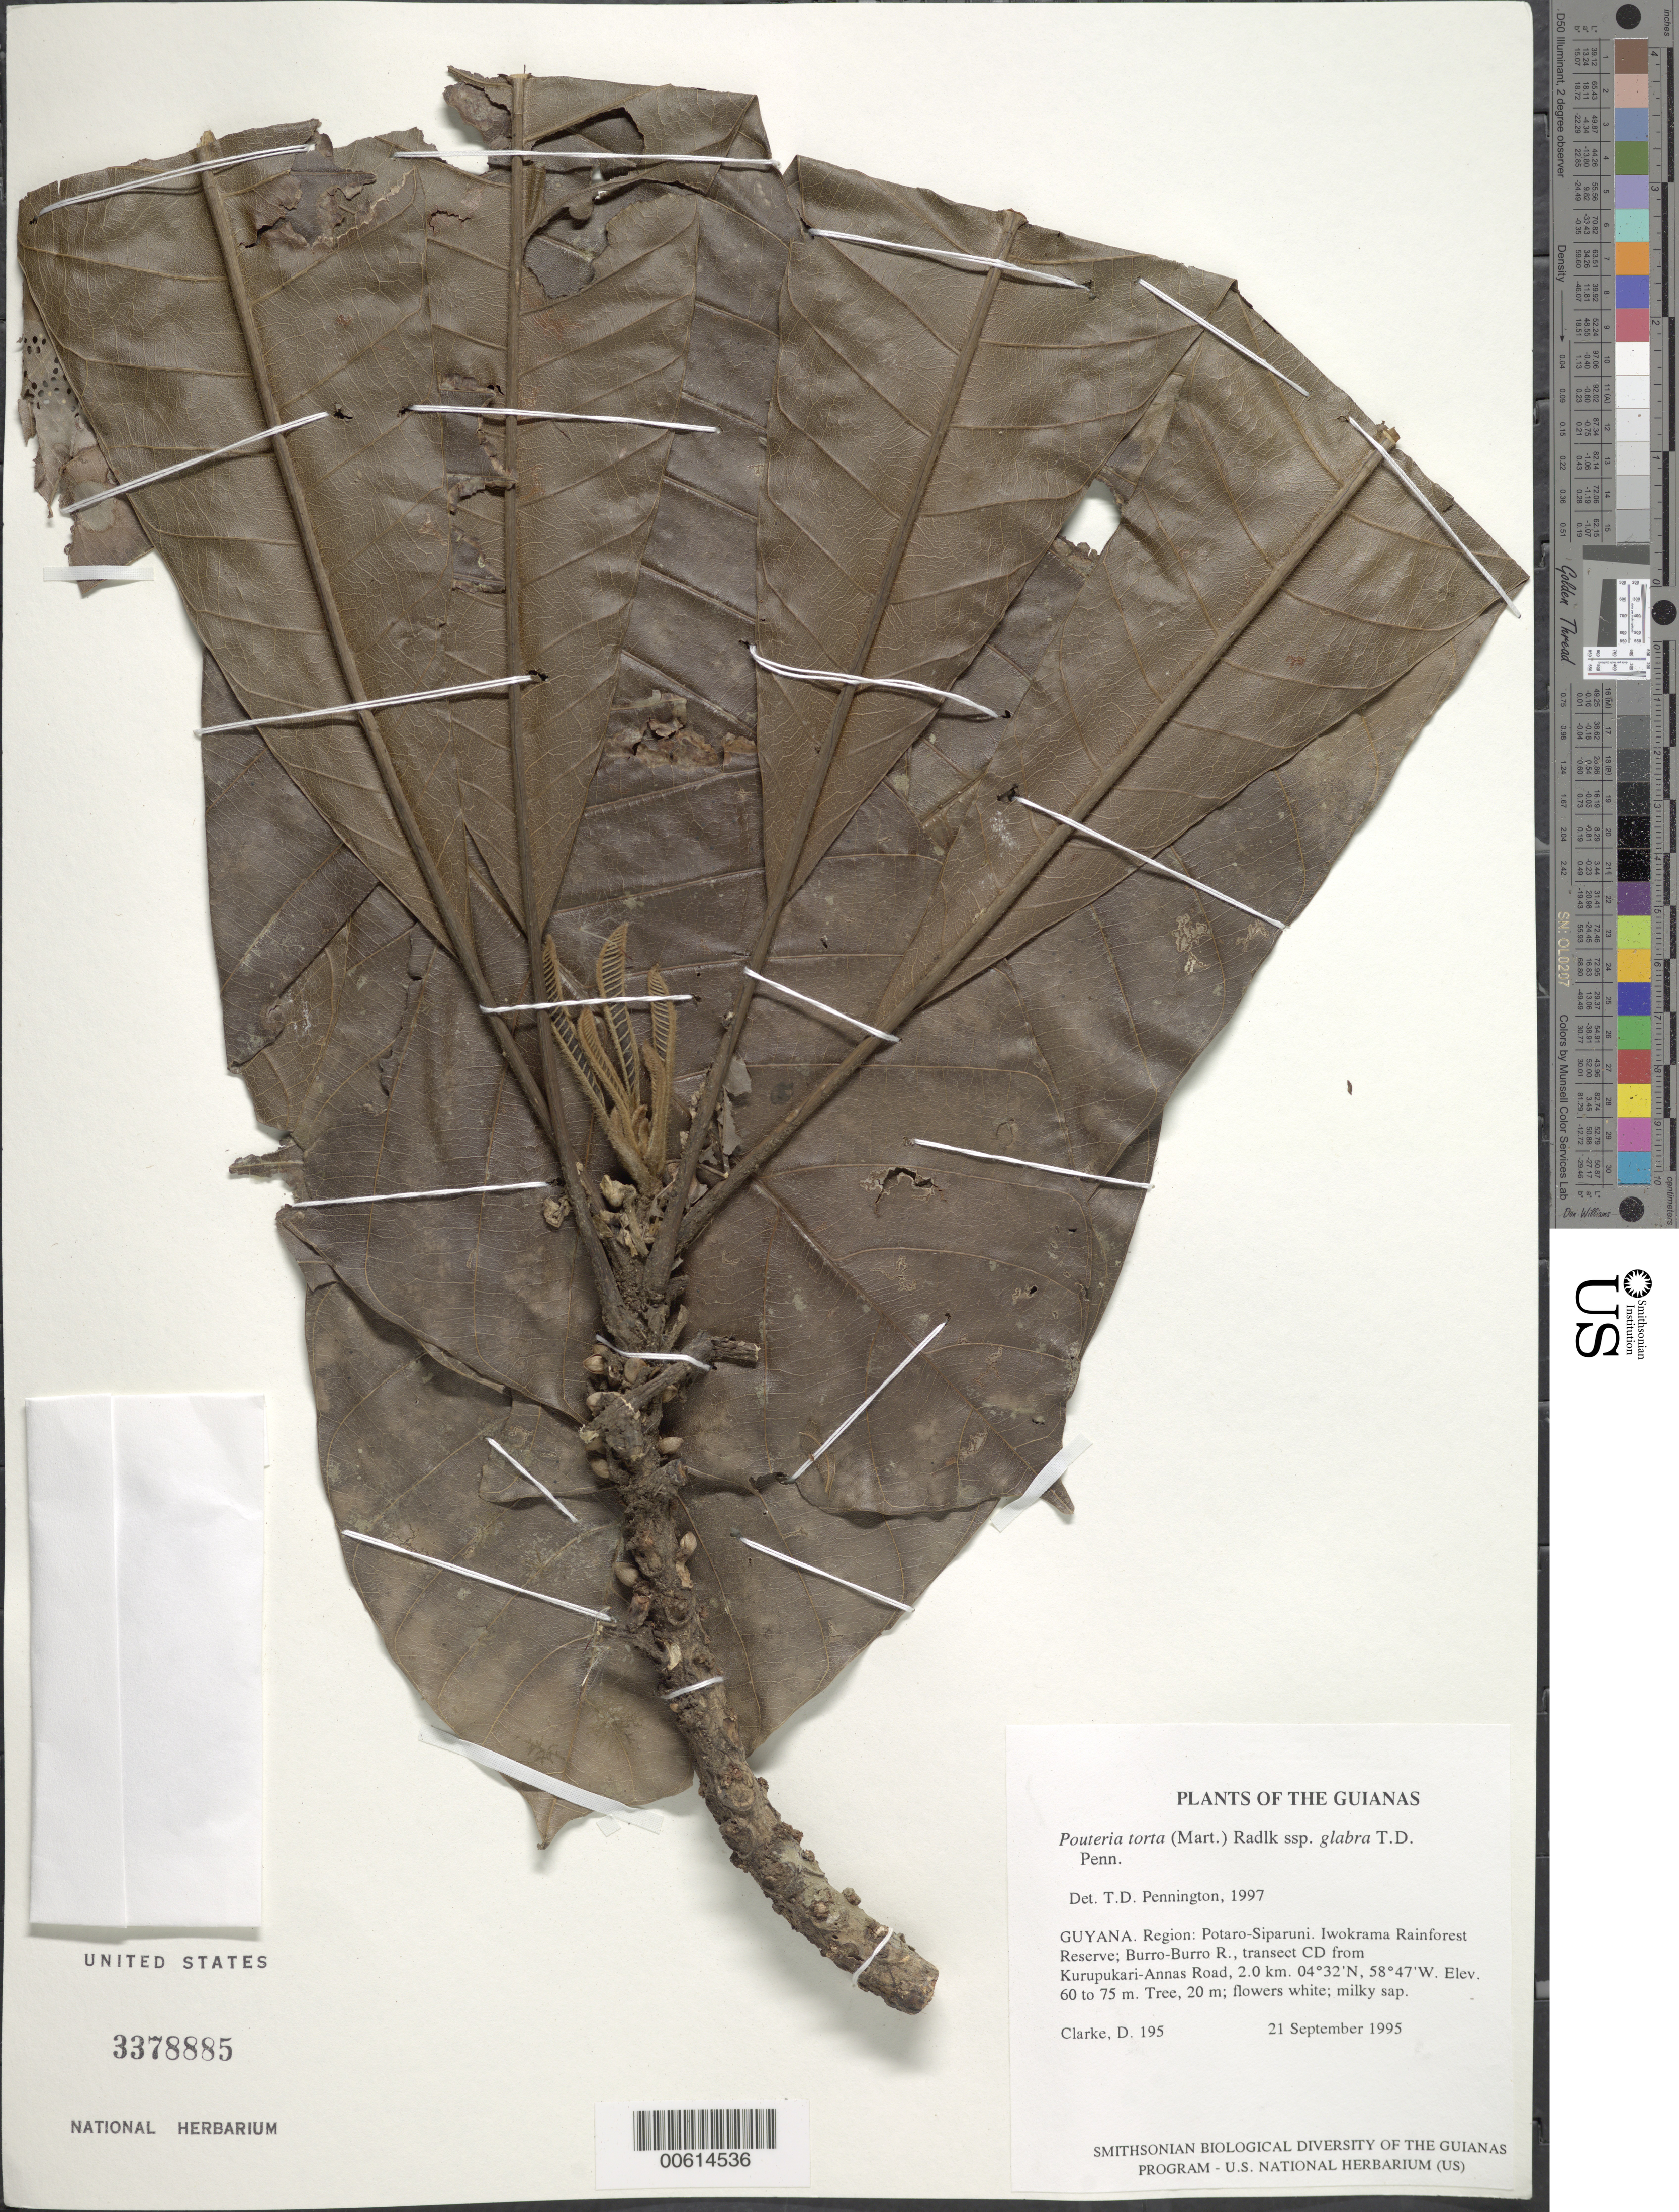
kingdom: Plantae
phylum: Tracheophyta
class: Magnoliopsida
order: Ericales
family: Sapotaceae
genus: Pouteria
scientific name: Pouteria torta subsp. glabra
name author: T.D. Penn.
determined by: Pennington, T. D., (K)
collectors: H. D. Clarke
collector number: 195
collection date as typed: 21 September 1995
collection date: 1995-09-21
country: Guyana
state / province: Potaro-Siparuni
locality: Iwokrama Rainforest Reserve; Burro-Burro R., transect CD from Kurupukari-Annas Road, 2.0 km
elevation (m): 60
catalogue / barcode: US 3378885